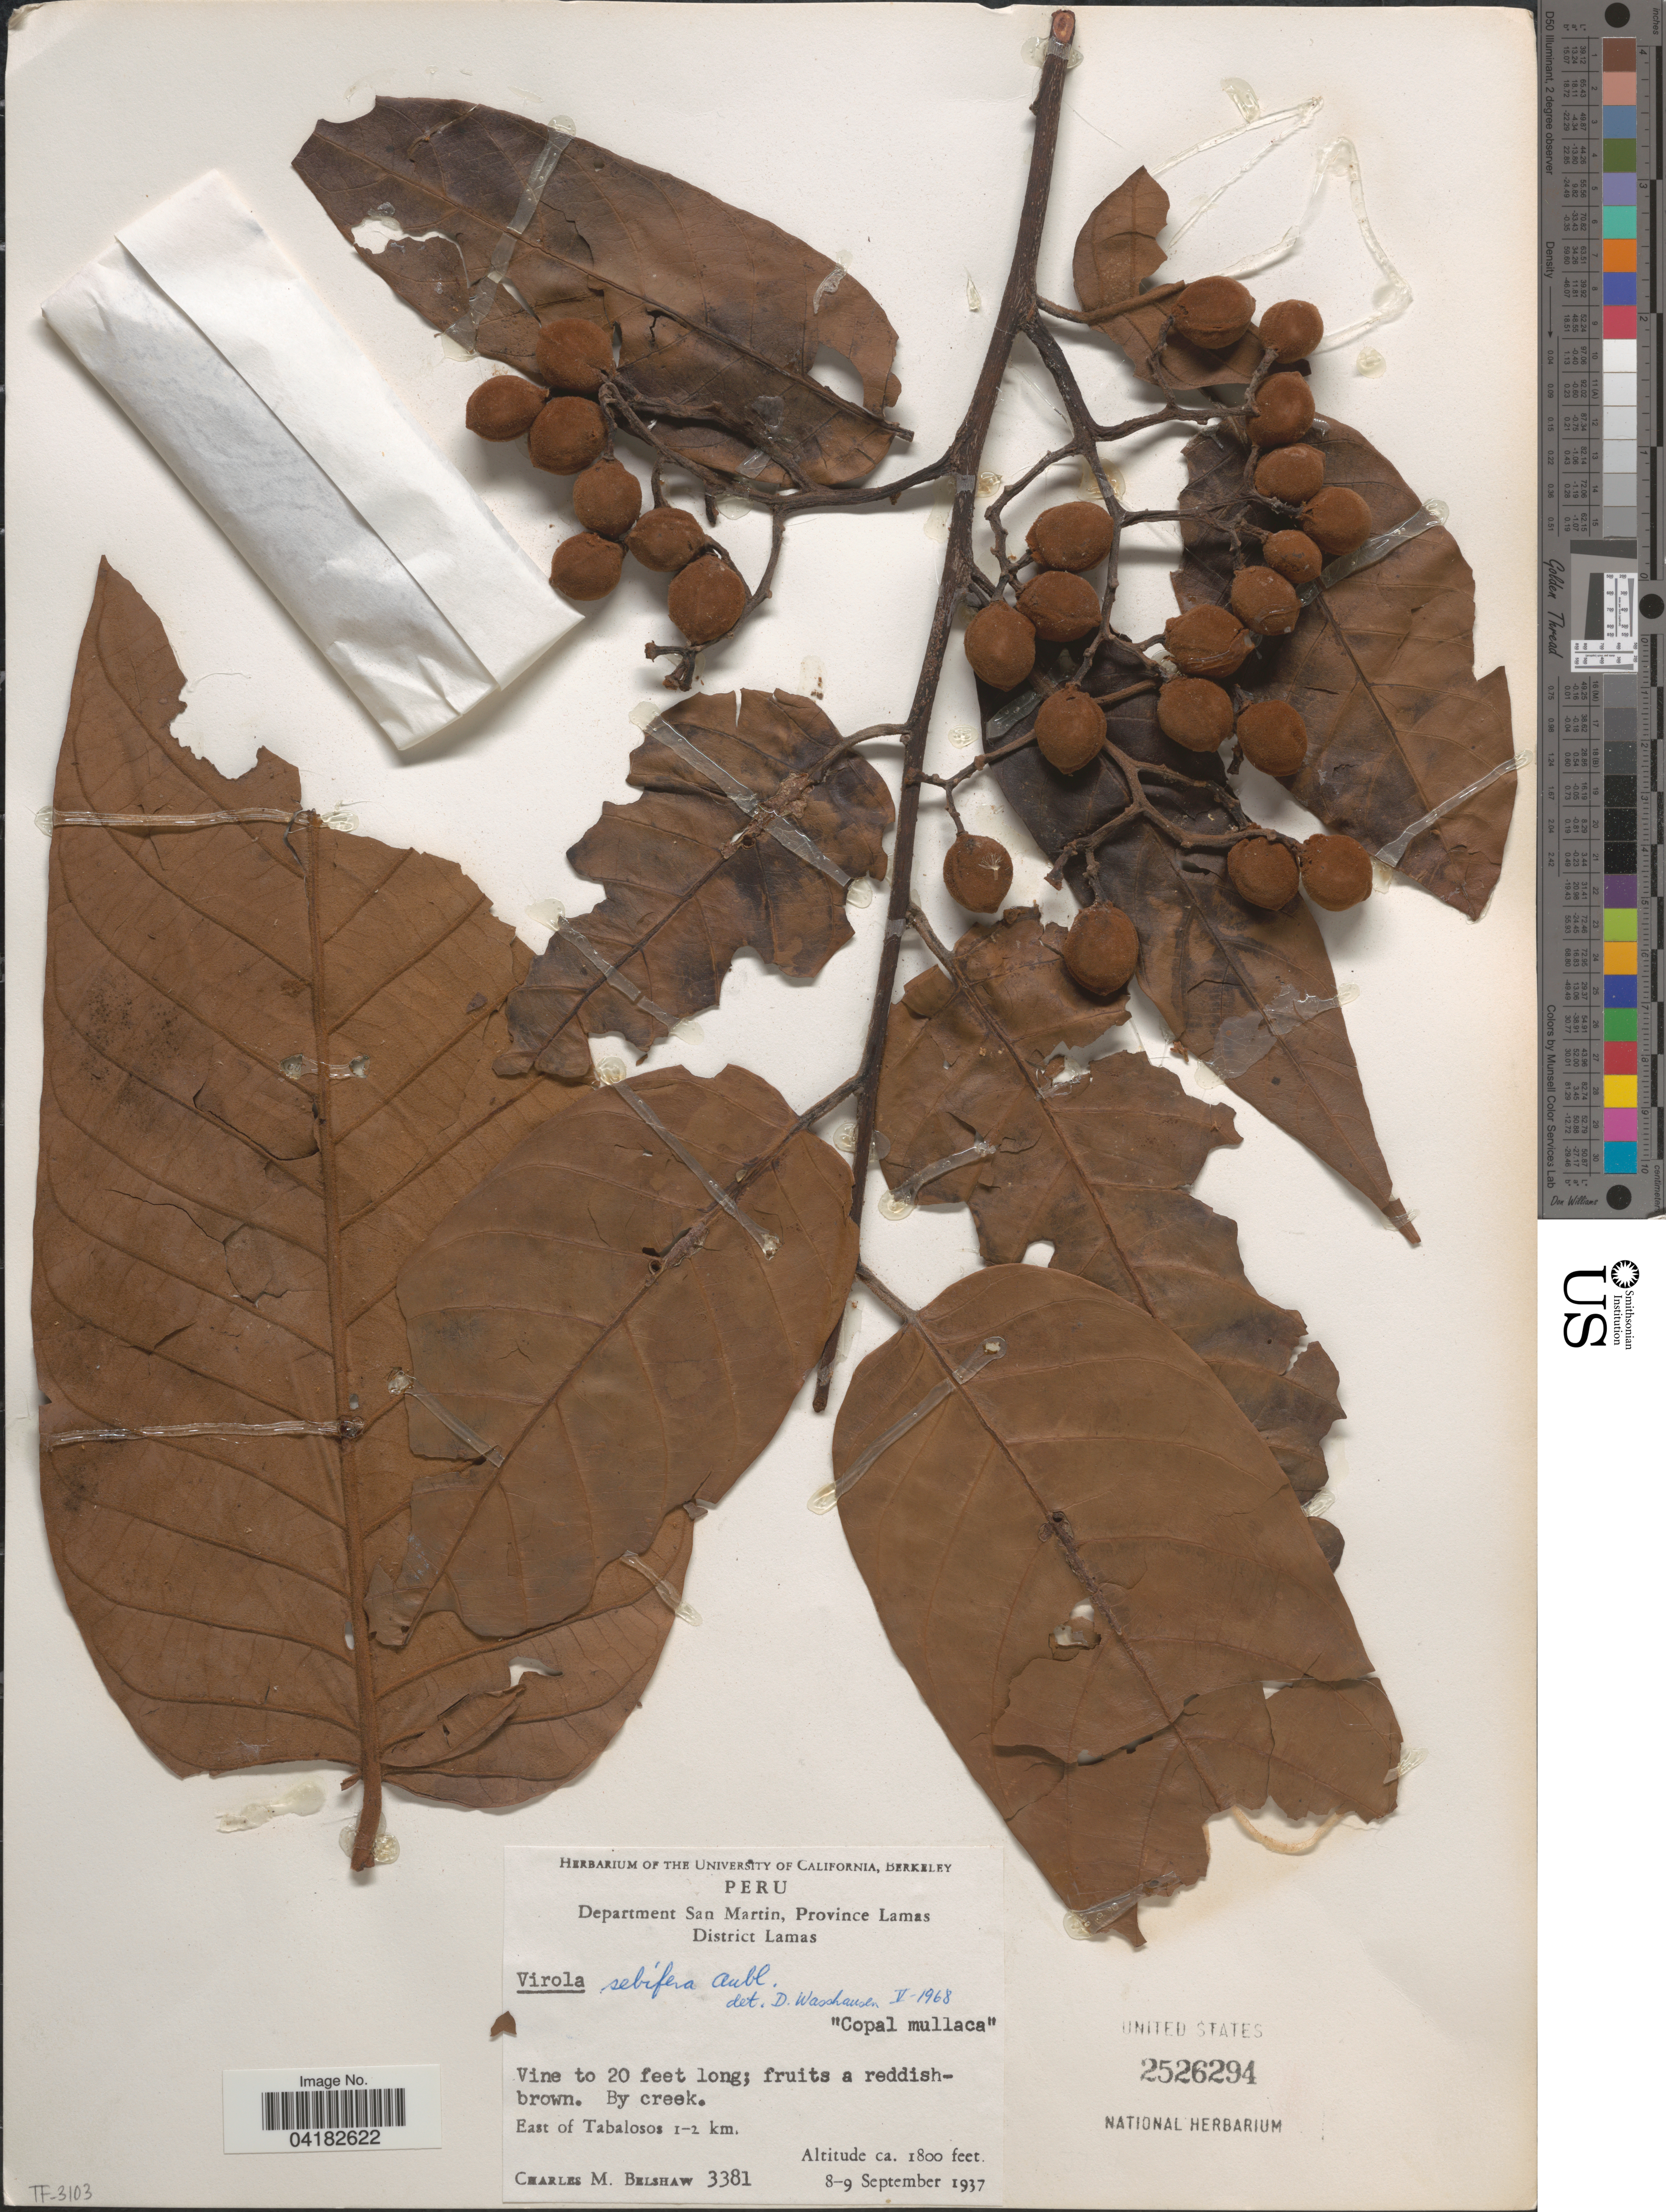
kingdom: Plantae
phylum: Tracheophyta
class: Magnoliopsida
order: Magnoliales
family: Myristicaceae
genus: Virola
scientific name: Virola sebifera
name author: Aubl.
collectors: C. Shaw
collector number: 3381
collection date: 1937-09-08/1937-09-09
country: Peru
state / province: San Martin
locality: Department San Martín, Province Lamas. District Lamas. By creek. East of Tabalosos 1-2 km.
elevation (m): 549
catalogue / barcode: US 2526294